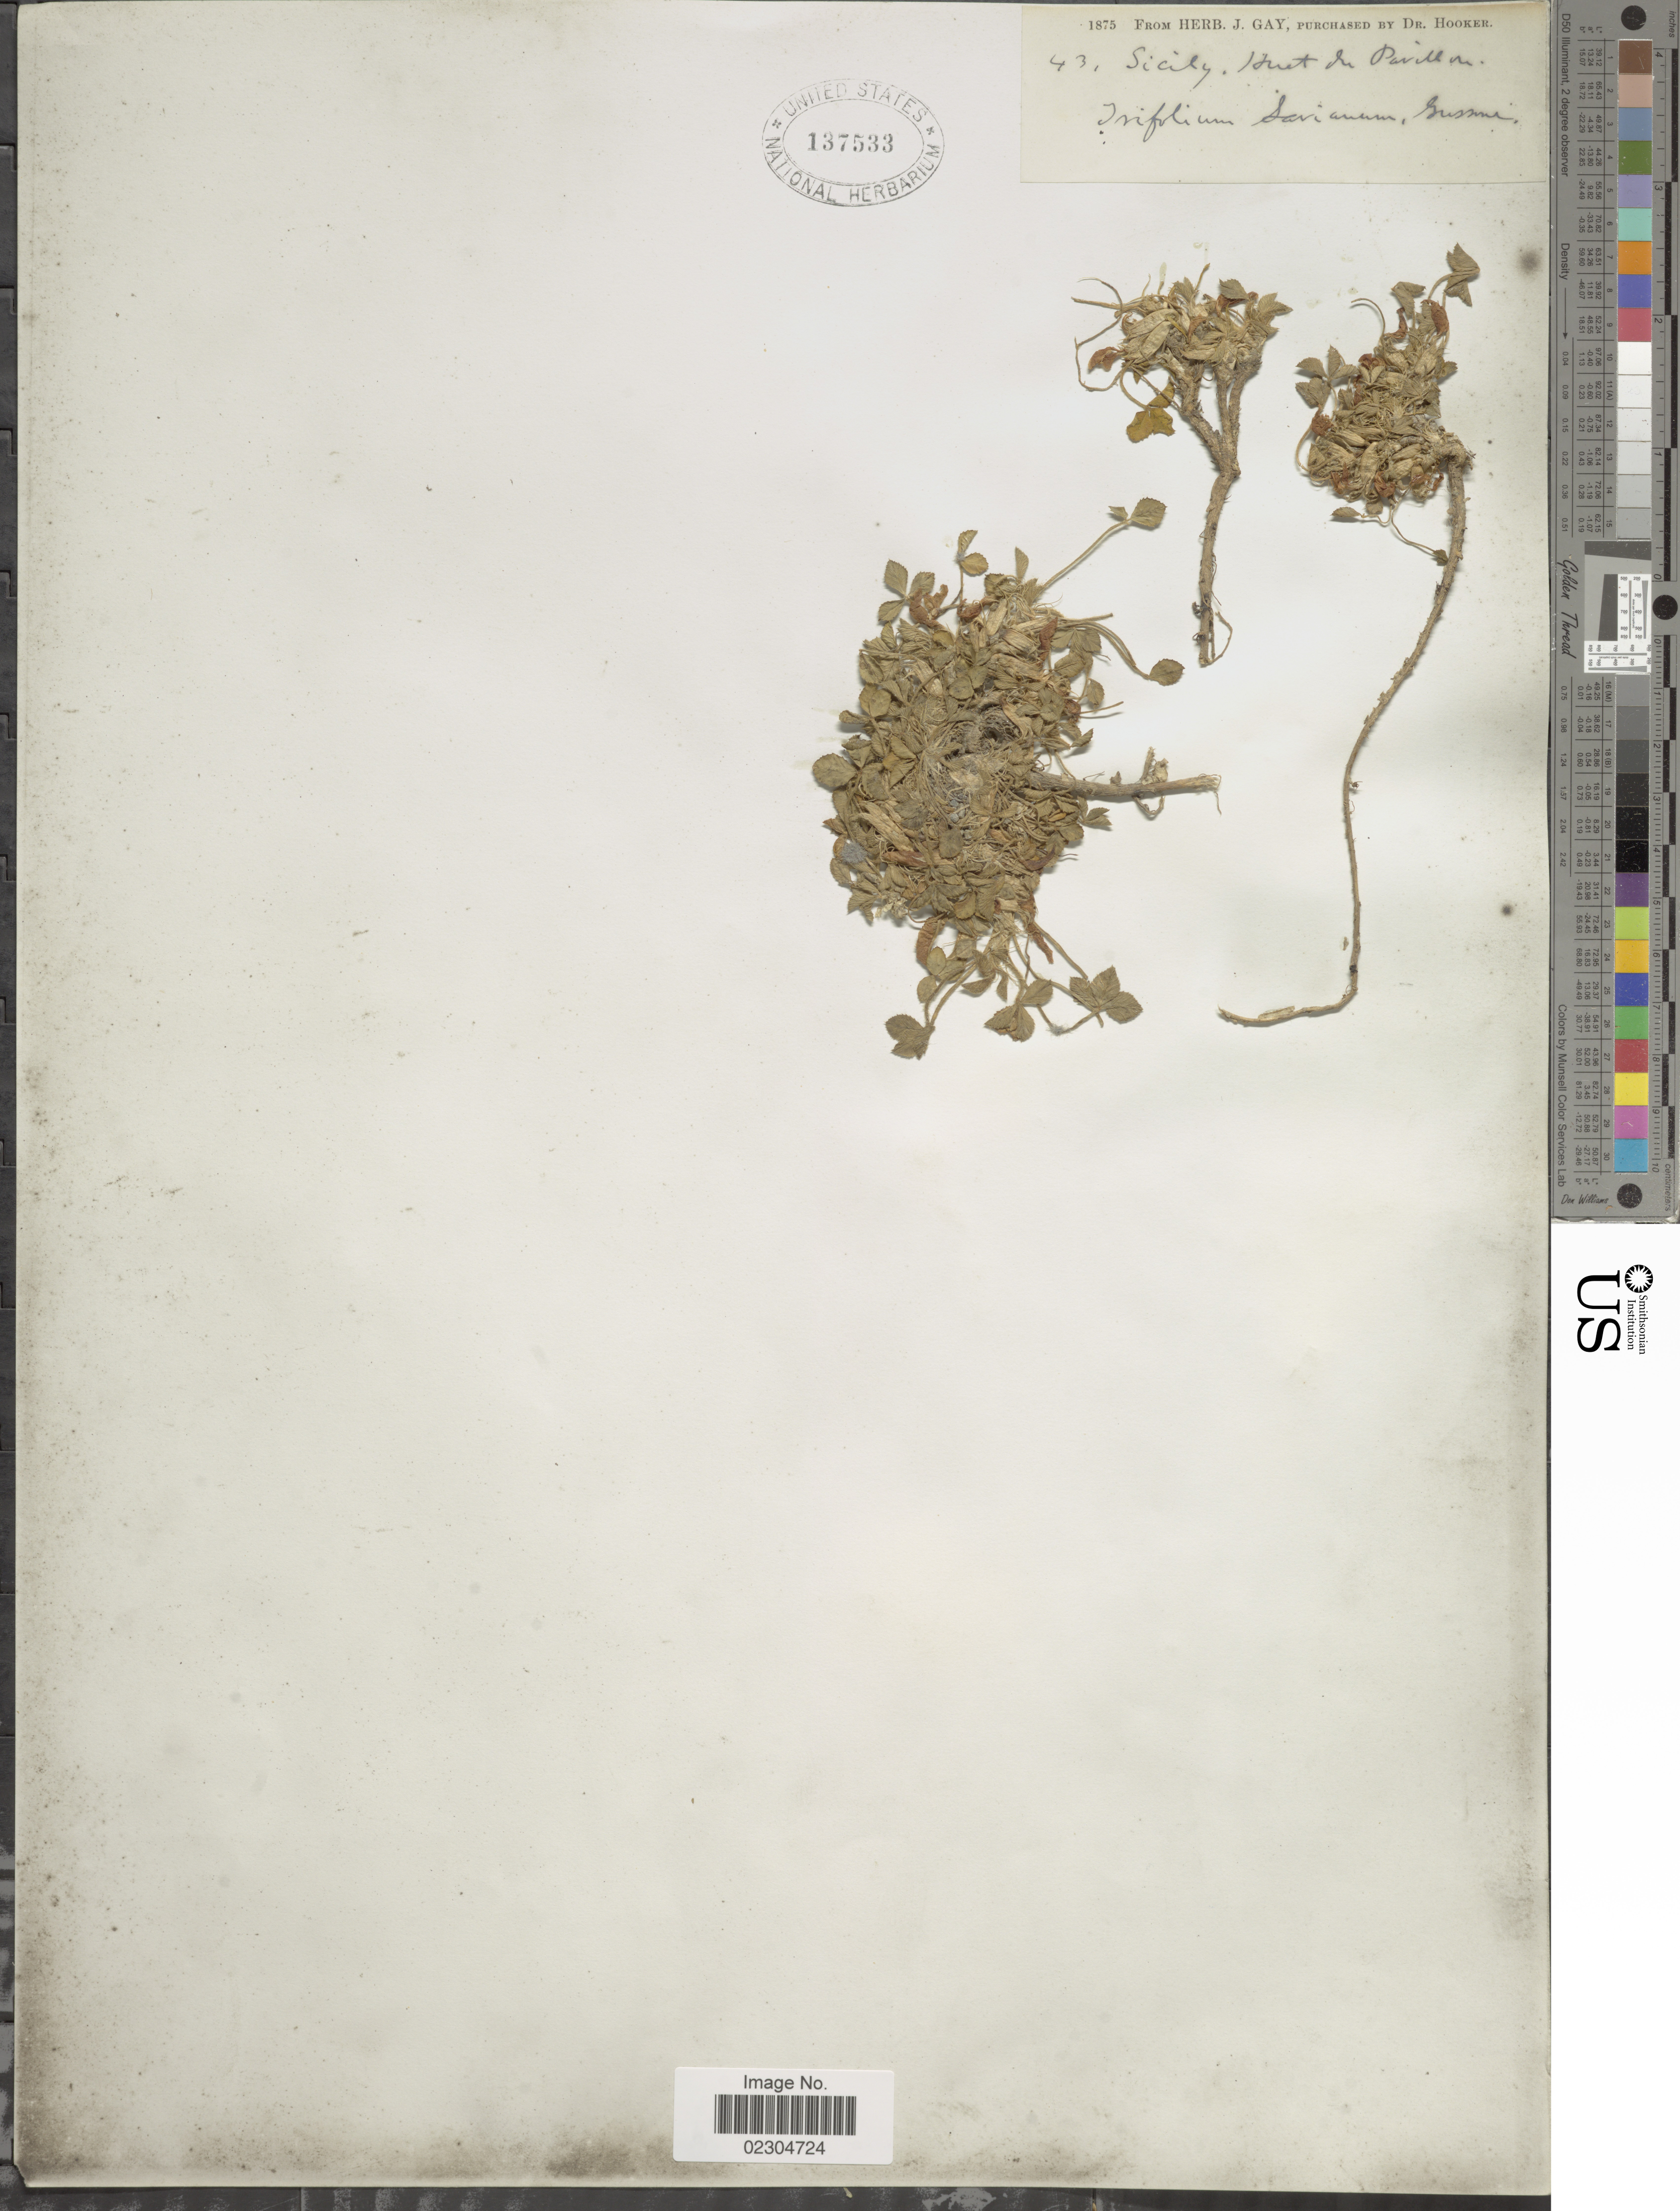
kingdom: Plantae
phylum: Tracheophyta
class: Magnoliopsida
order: Fabales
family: Fabaceae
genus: Trifolium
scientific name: Trifolium savianum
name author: Gussone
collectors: Huet du Pavillon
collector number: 43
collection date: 1875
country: Italy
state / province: Siciliana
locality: Sicily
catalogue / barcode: US 137533